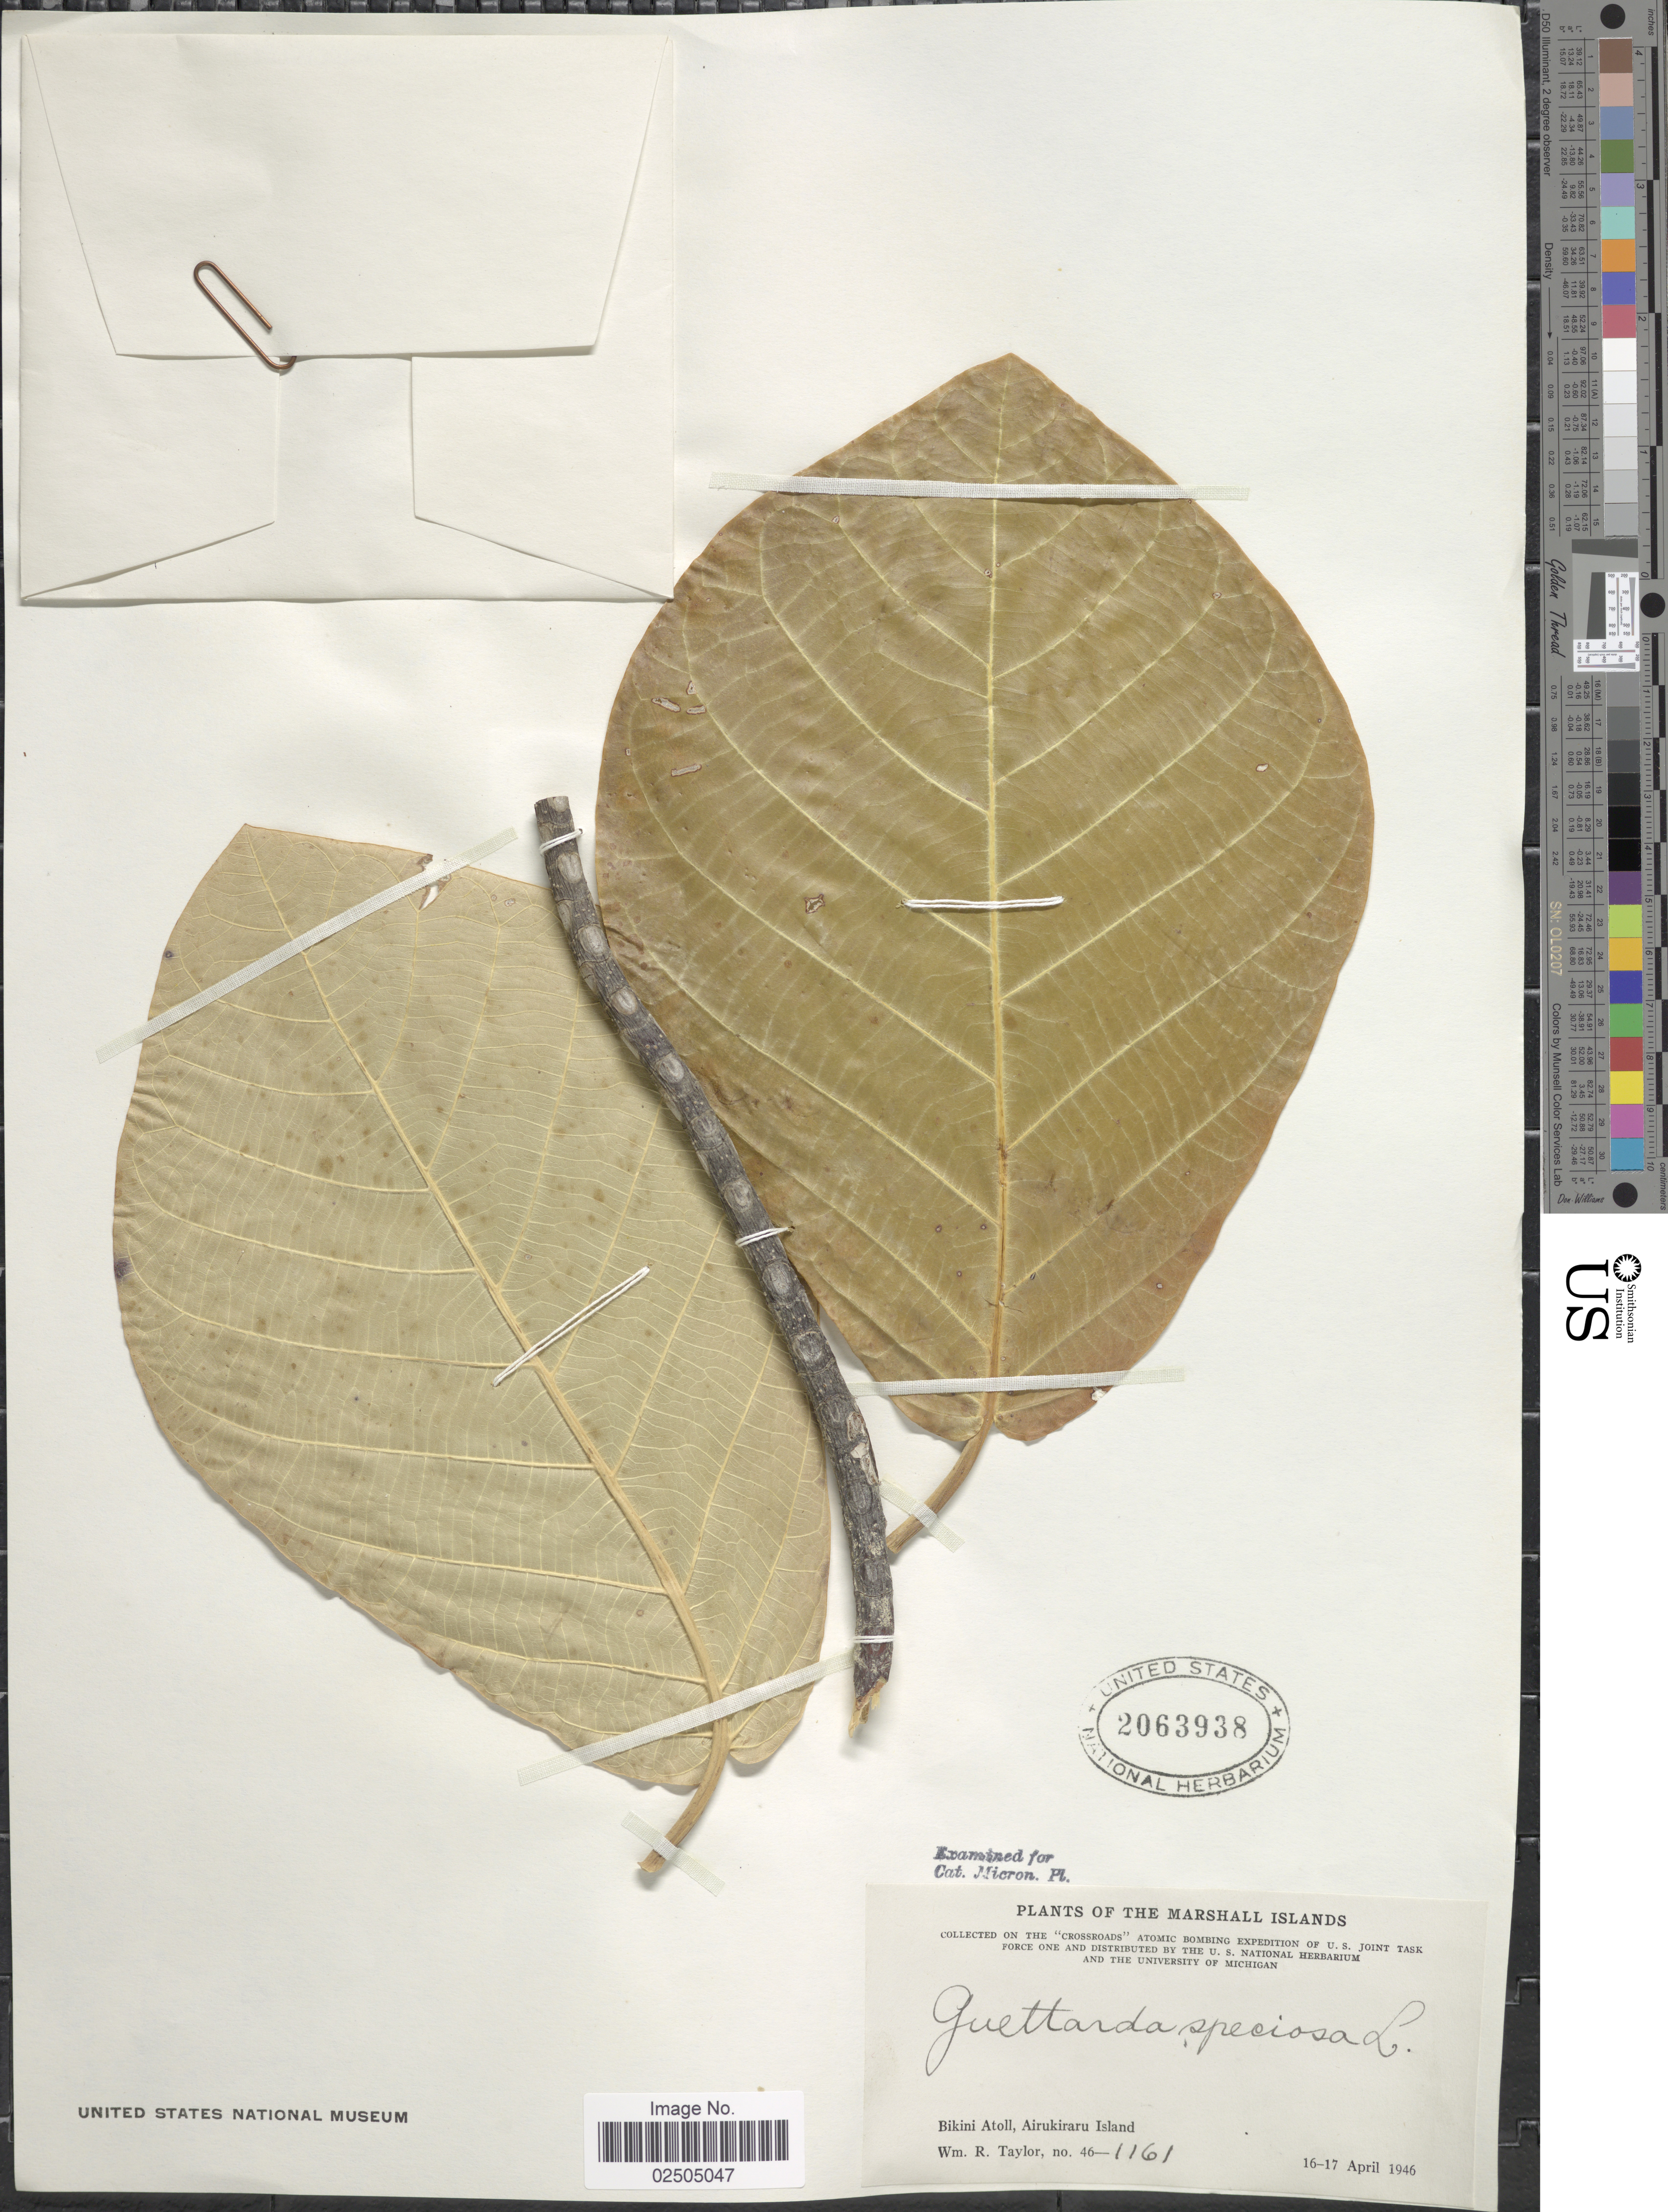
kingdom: Plantae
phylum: Tracheophyta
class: Magnoliopsida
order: Gentianales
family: Rubiaceae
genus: Guettarda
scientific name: Guettarda speciosa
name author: L.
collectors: W. R. Taylor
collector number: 46-1161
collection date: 1946-04-16/1946-04-17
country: Marshall Islands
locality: Bikini Atoll, Airukiraru Island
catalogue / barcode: US 2063938